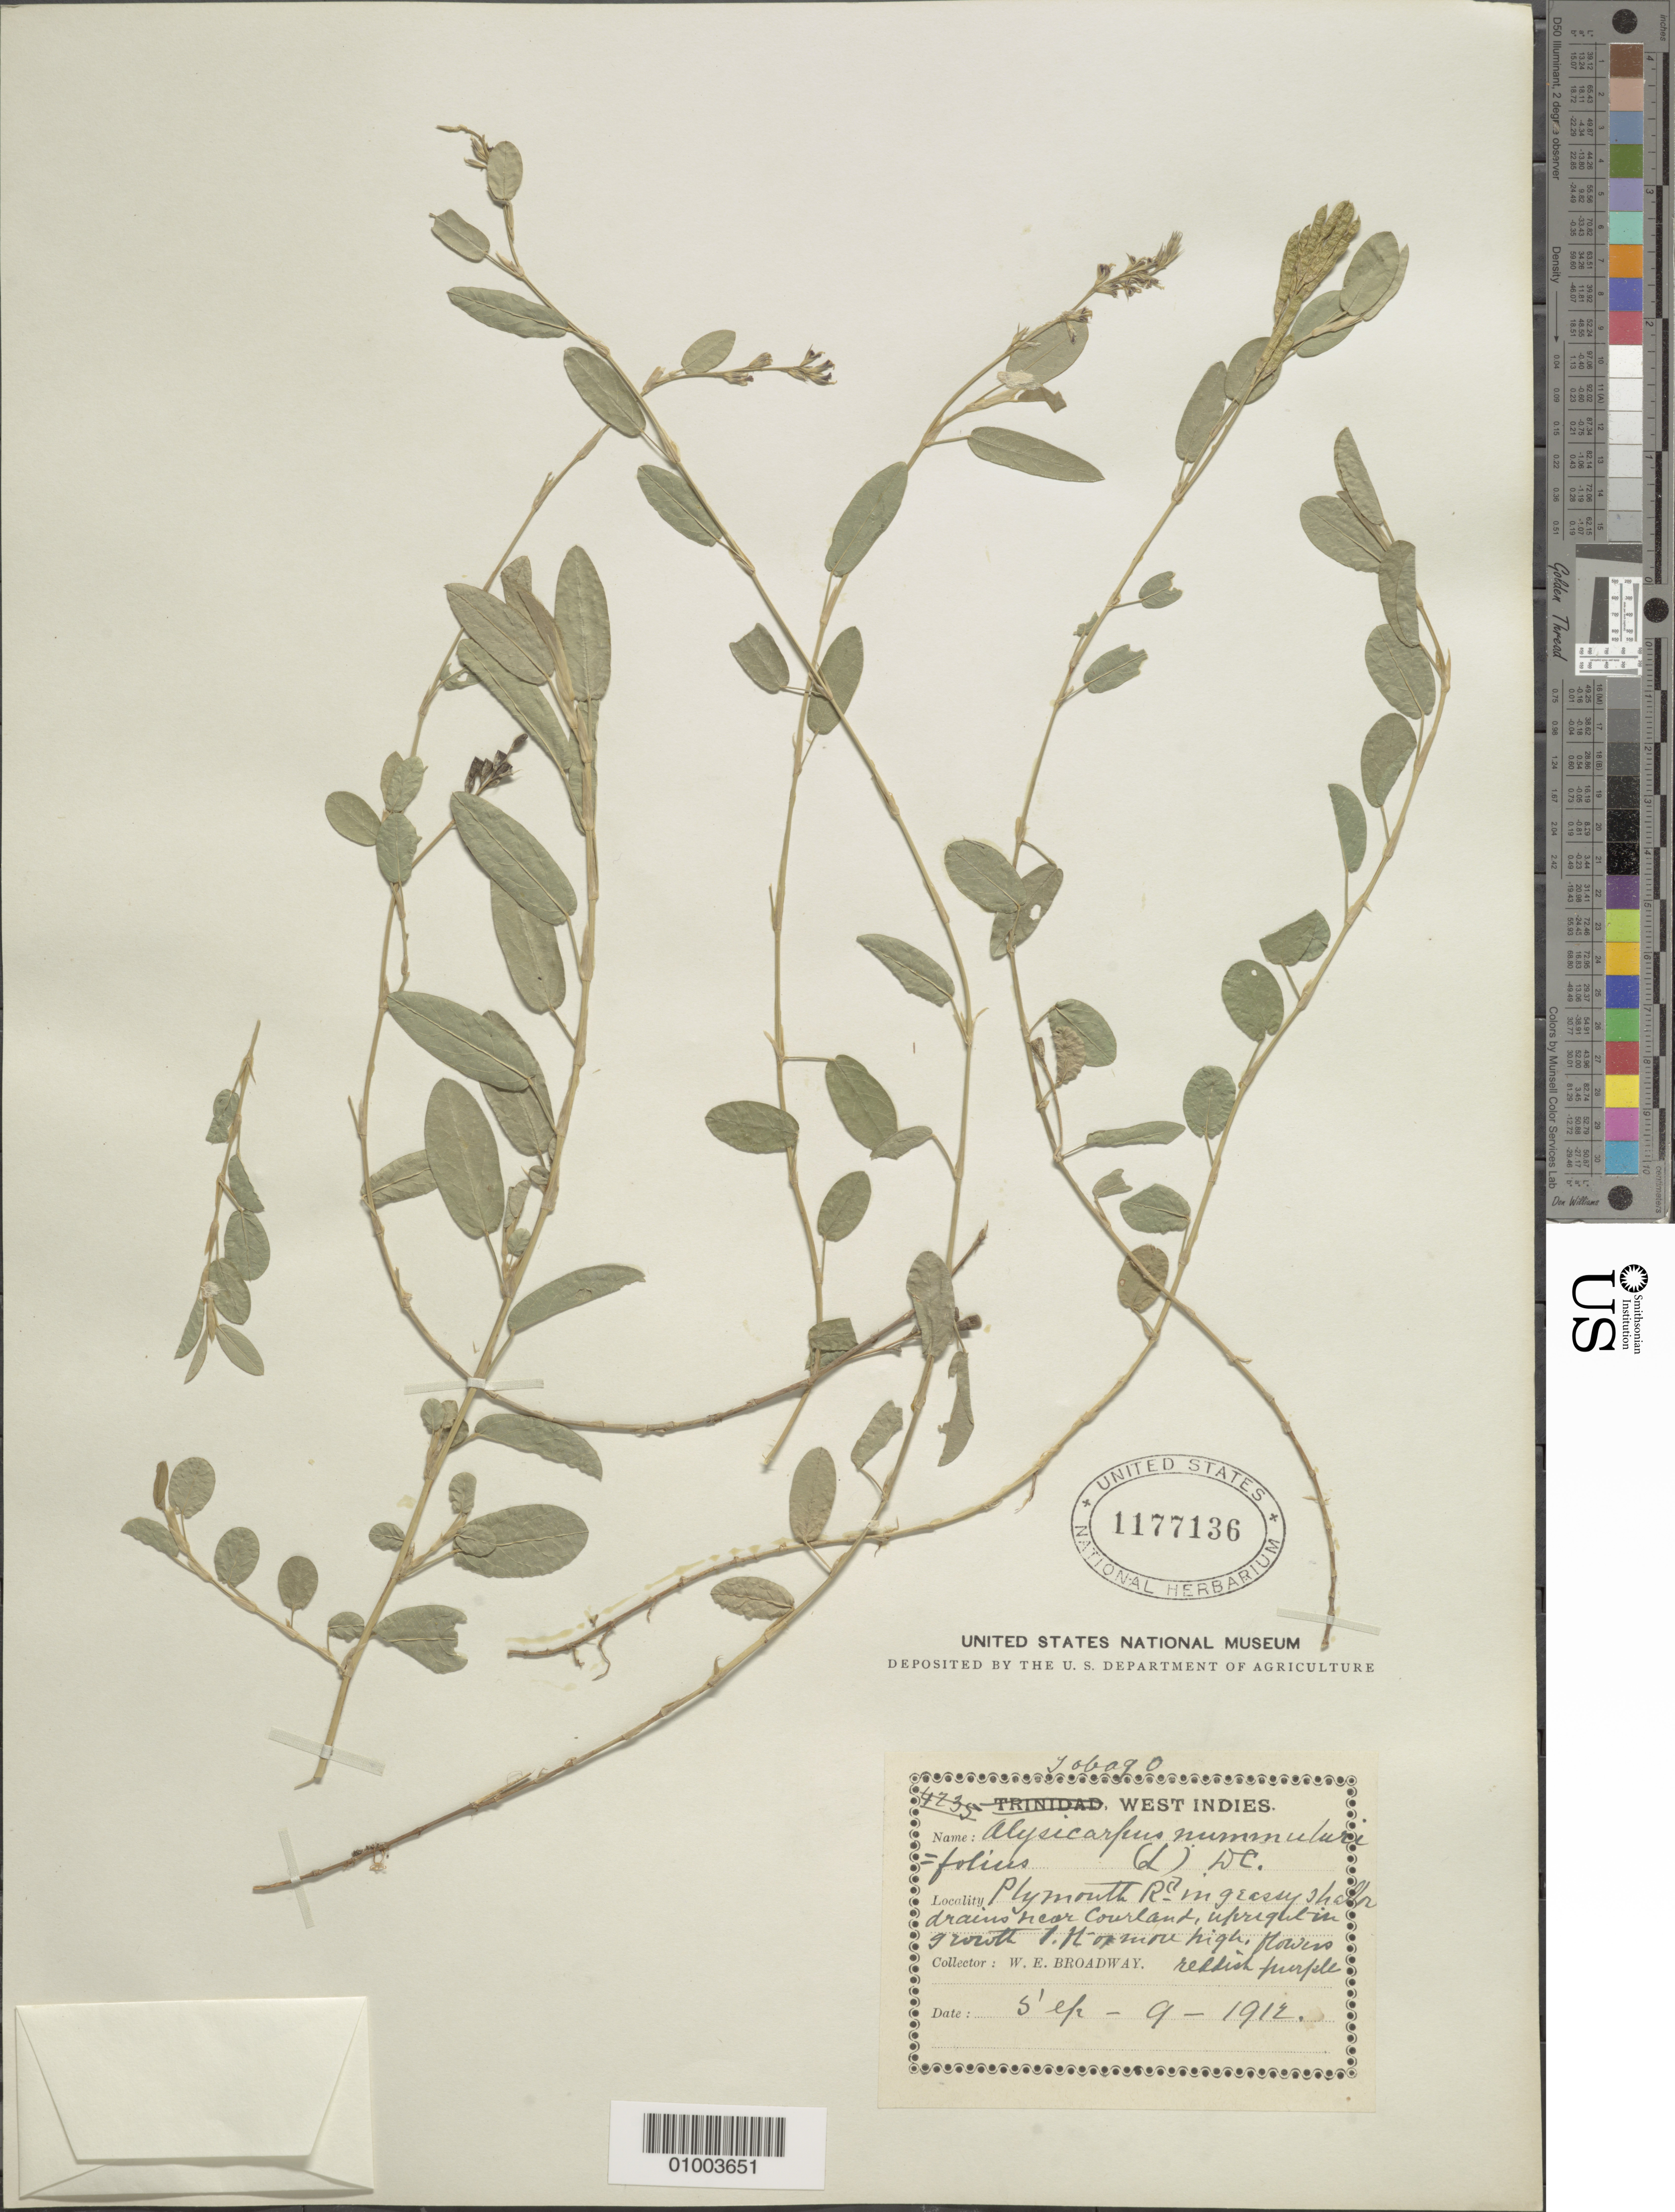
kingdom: Plantae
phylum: Tracheophyta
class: Magnoliopsida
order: Fabales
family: Fabaceae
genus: Alysicarpus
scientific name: Alysicarpus vaginalis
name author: (L.) DC.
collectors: W. E. Broadway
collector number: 4235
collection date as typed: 09 Sep 1912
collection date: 1912-09-09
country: Trinidad and Tobago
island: Tobago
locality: Plymouth - drains near Courlant, upright in growth. flowers purple.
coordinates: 0 N, 0 E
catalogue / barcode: US 1177136